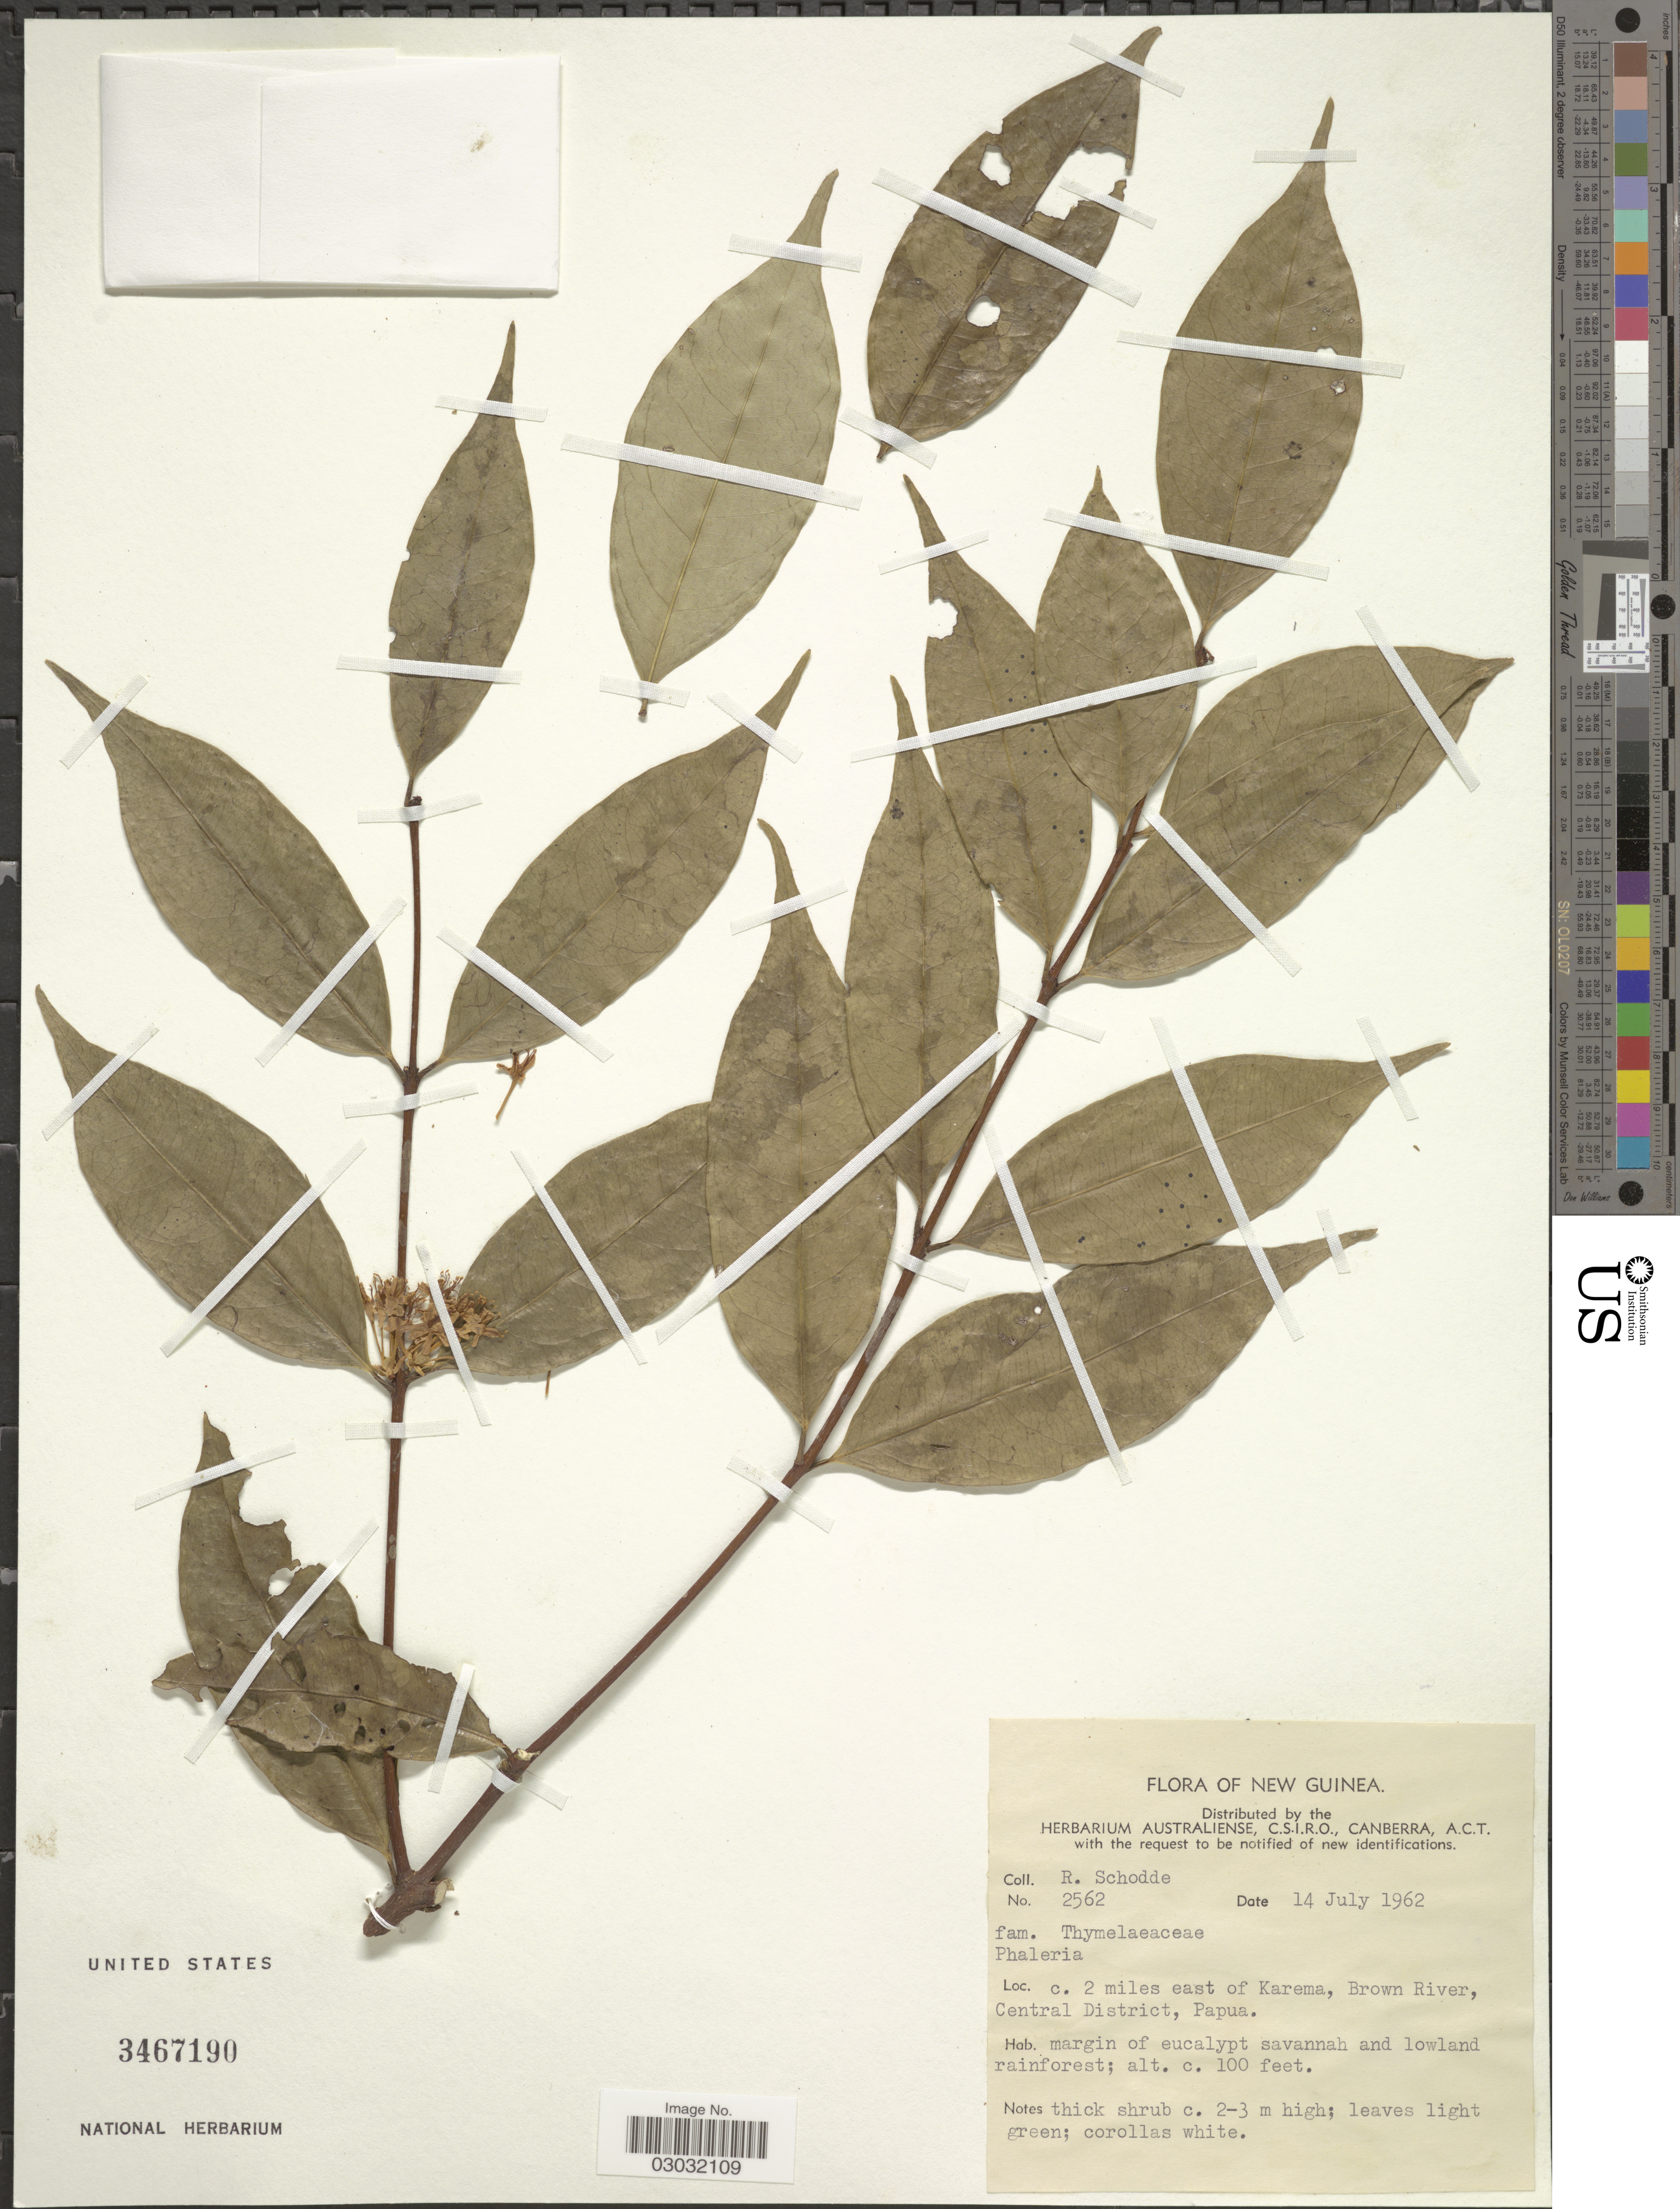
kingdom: Plantae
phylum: Tracheophyta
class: Magnoliopsida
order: Malvales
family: Thymelaeaceae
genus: Phaleria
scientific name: Phaleria sp.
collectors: R. Schodde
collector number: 2562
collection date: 1962-07-14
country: Papua New Guinea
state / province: Central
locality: New Guinea, c. 2 miles east of Karema, Brown River, Central District, Papua.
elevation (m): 30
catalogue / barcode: US 3467190